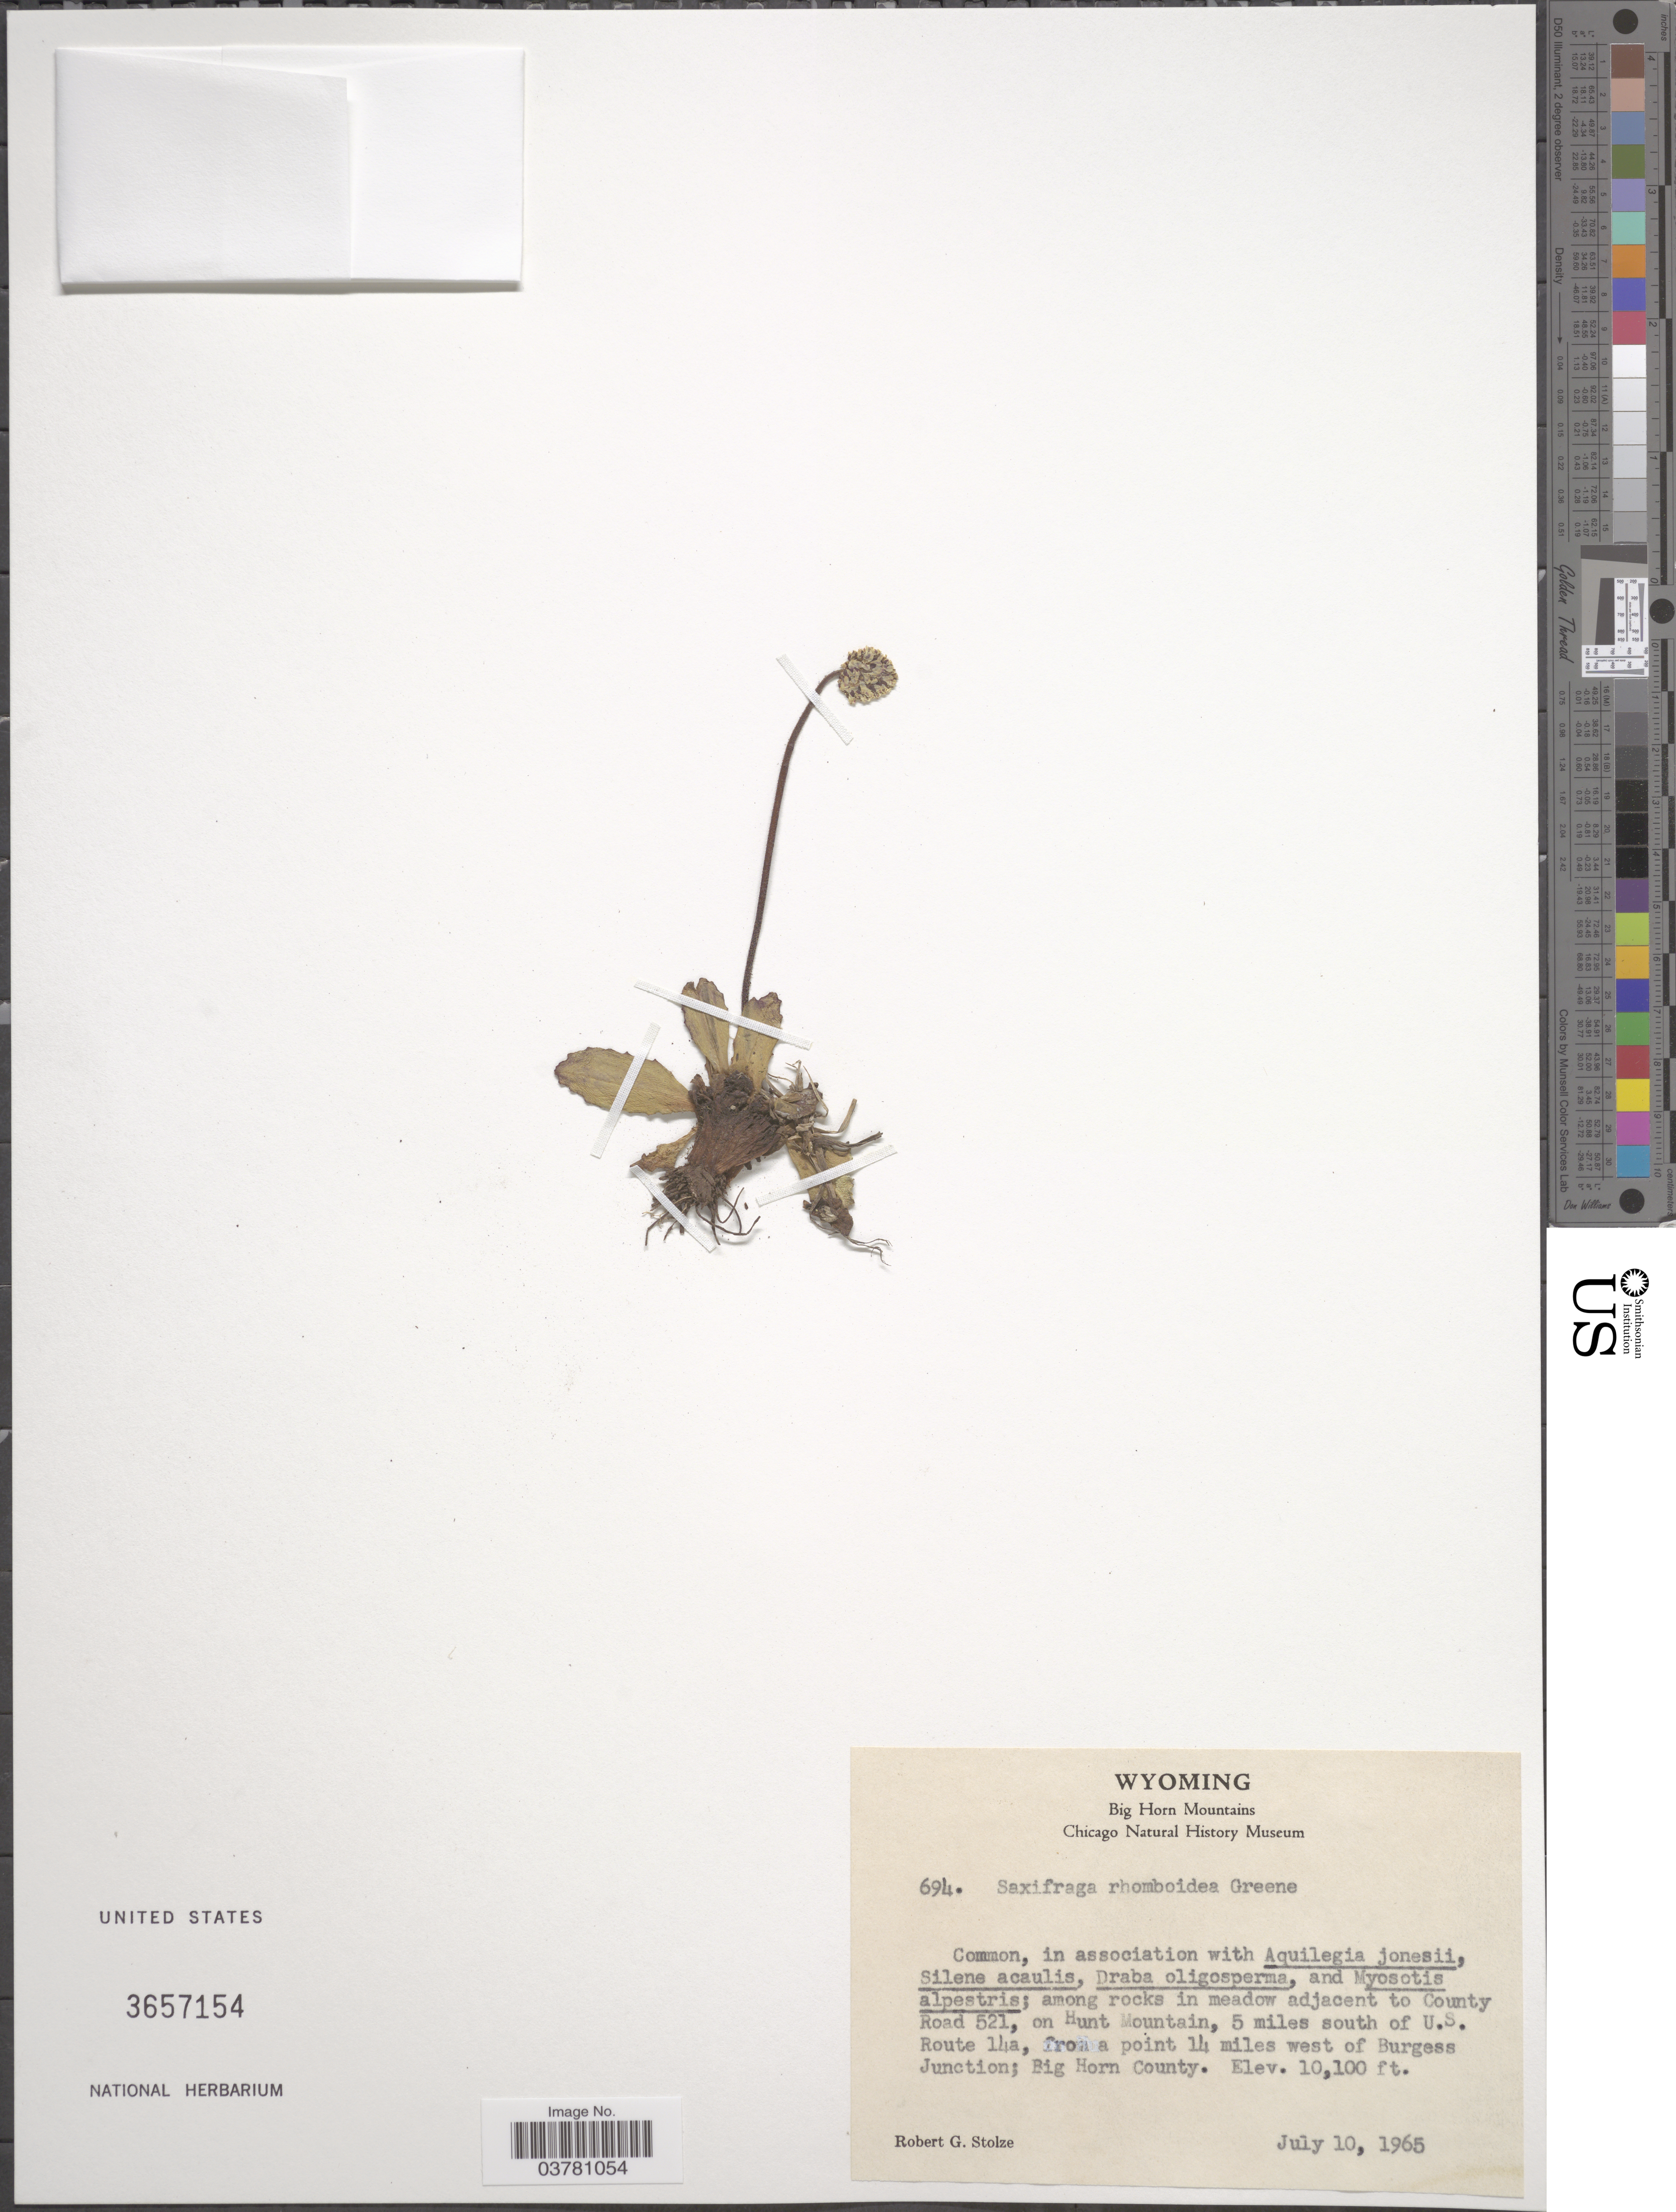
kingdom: Plantae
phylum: Tracheophyta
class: Magnoliopsida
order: Saxifragales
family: Saxifragaceae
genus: Micranthes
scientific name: Micranthes rhomboidea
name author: (Greene) Small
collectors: R. G. Stolze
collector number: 694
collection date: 1965-07-10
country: United States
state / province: Wyoming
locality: Big Horn Mountains. Among rocks in meadow adjacent to County Road 521, on Hunt Mountain, 5 miles south of U.S. Route 14a, from a point 14 miles west of Burgess Junction; Big Horn County.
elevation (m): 3078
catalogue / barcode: US 3657154